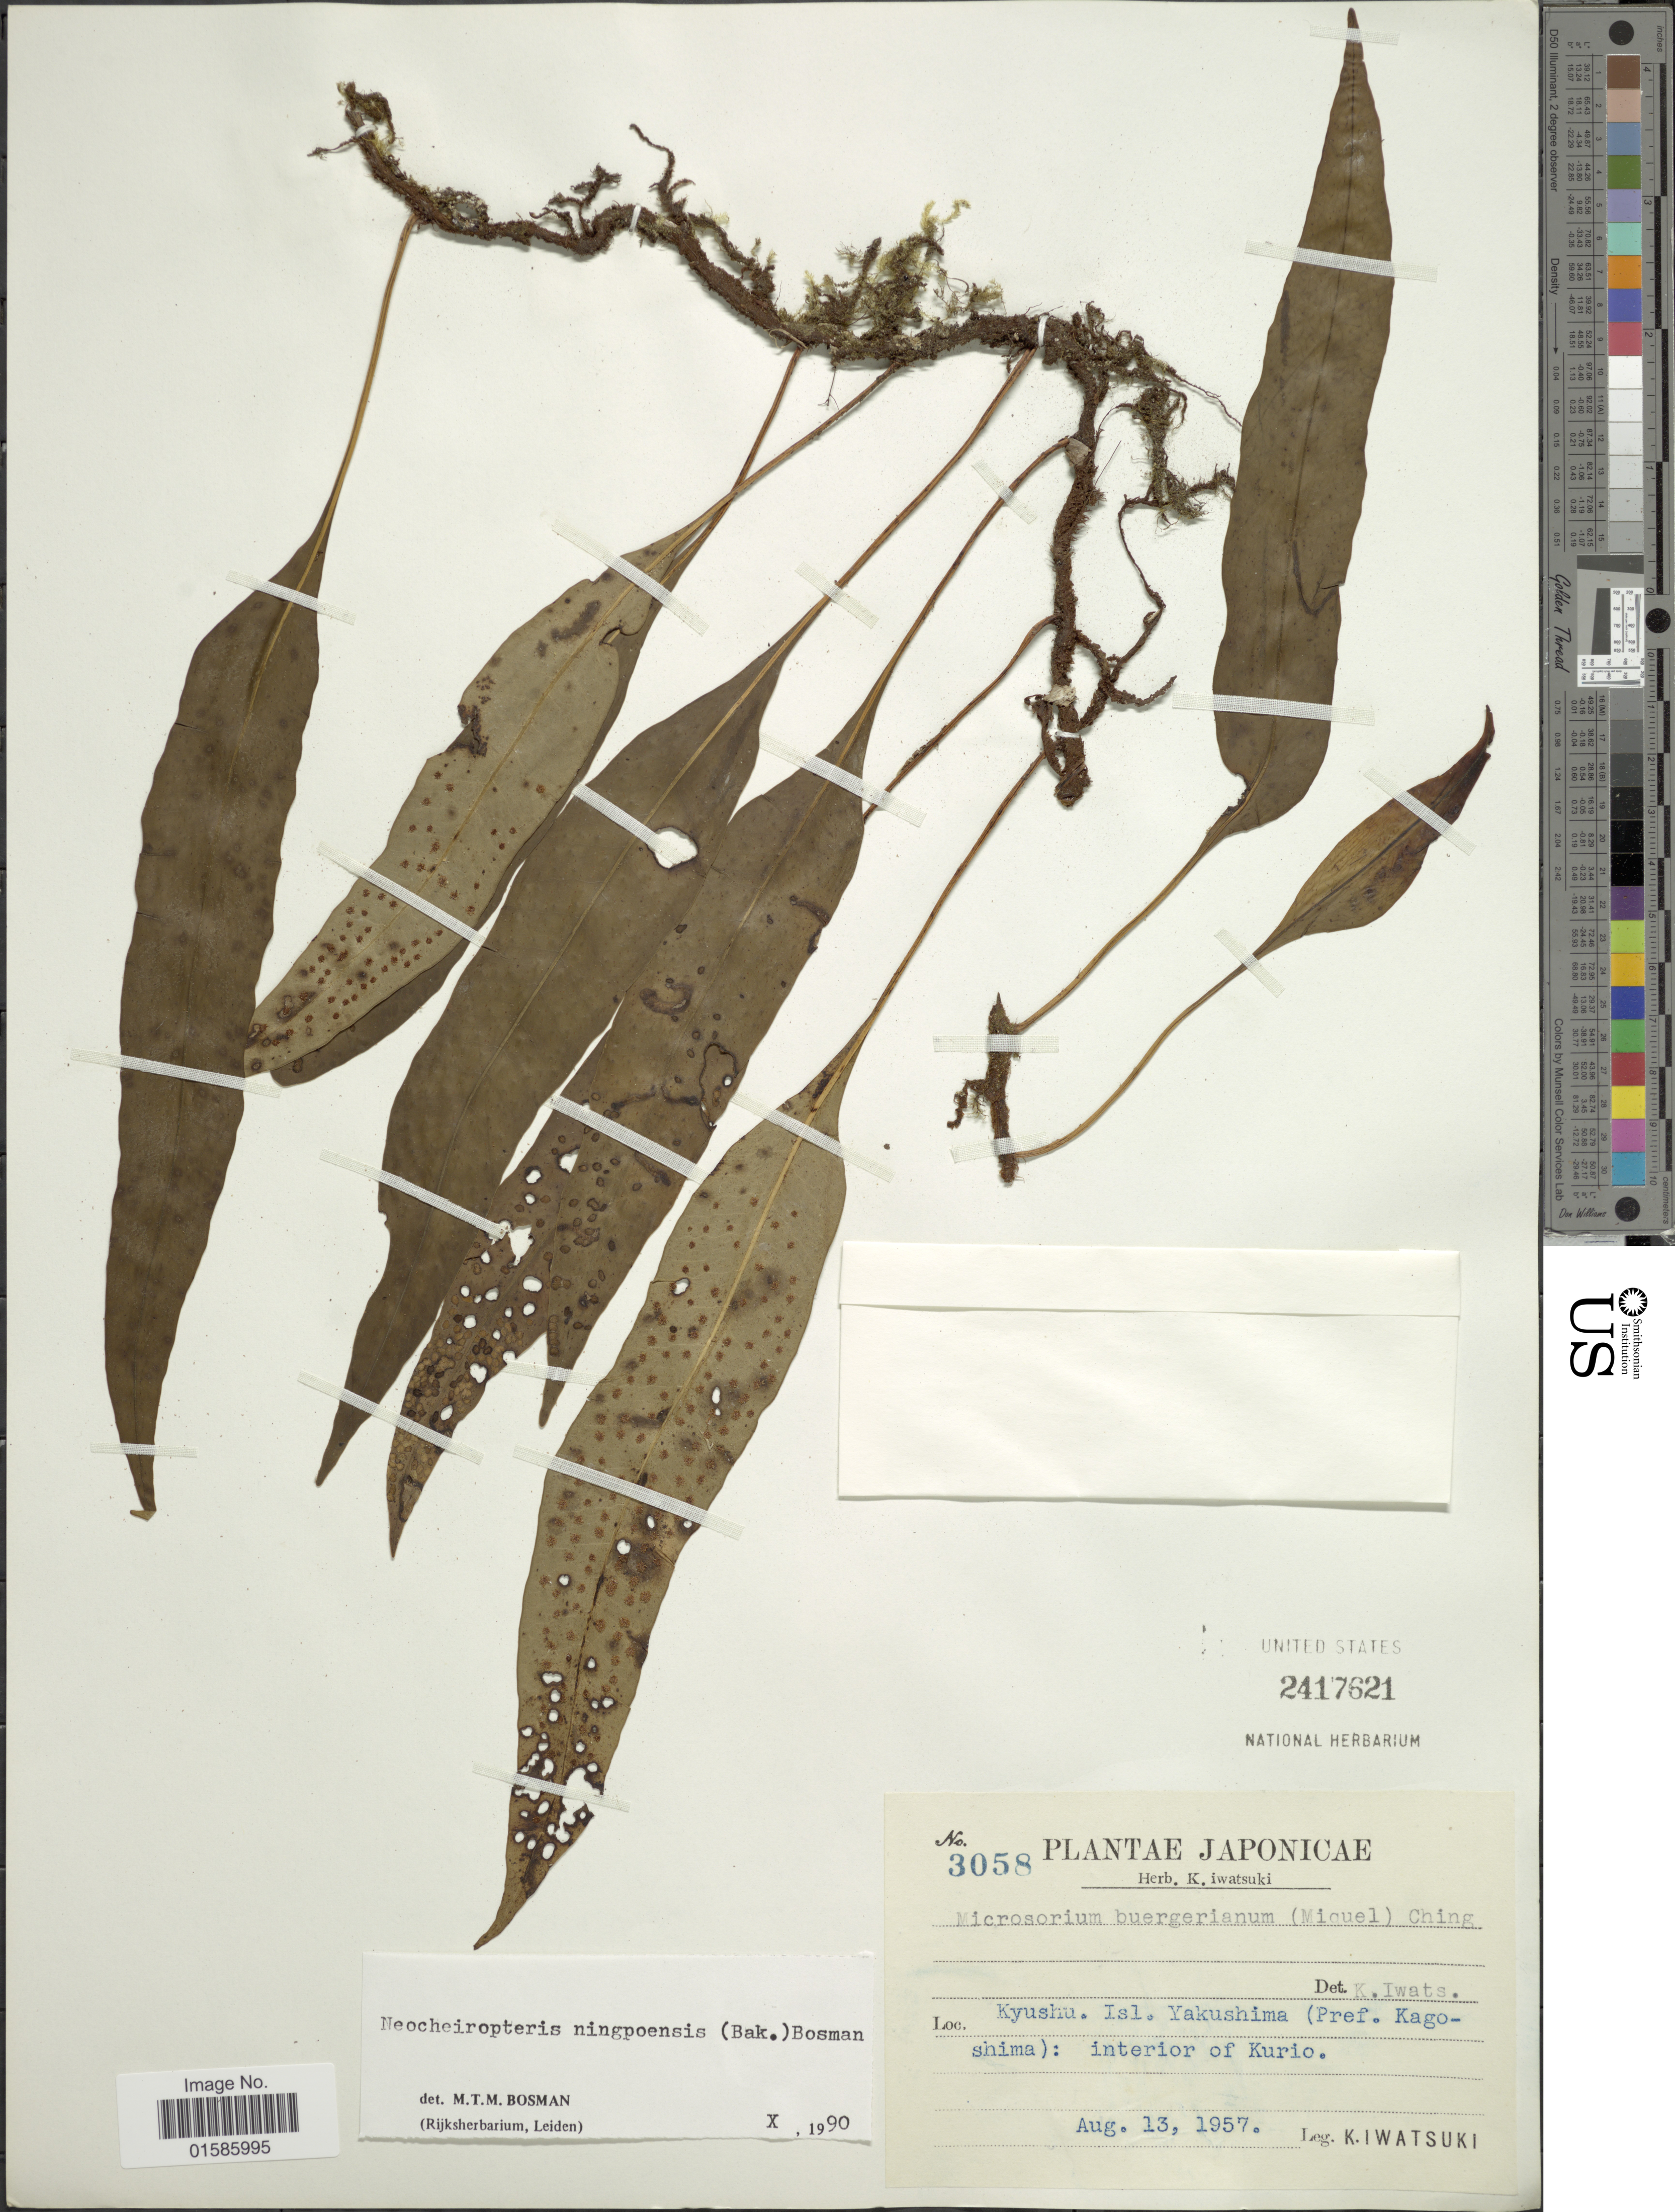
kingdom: Plantae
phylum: Tracheophyta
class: Polypodiopsida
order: Polypodiales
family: Polypodiaceae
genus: Microsorum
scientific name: Microsorum ningpoensis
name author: (Baker)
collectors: K. Iwatsuki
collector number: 3058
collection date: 1957-08-13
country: Japan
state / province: Kagosima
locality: Kyushu Isl Yakushima (Pref Kagoshima): interior of Kurio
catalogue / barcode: US 2417621